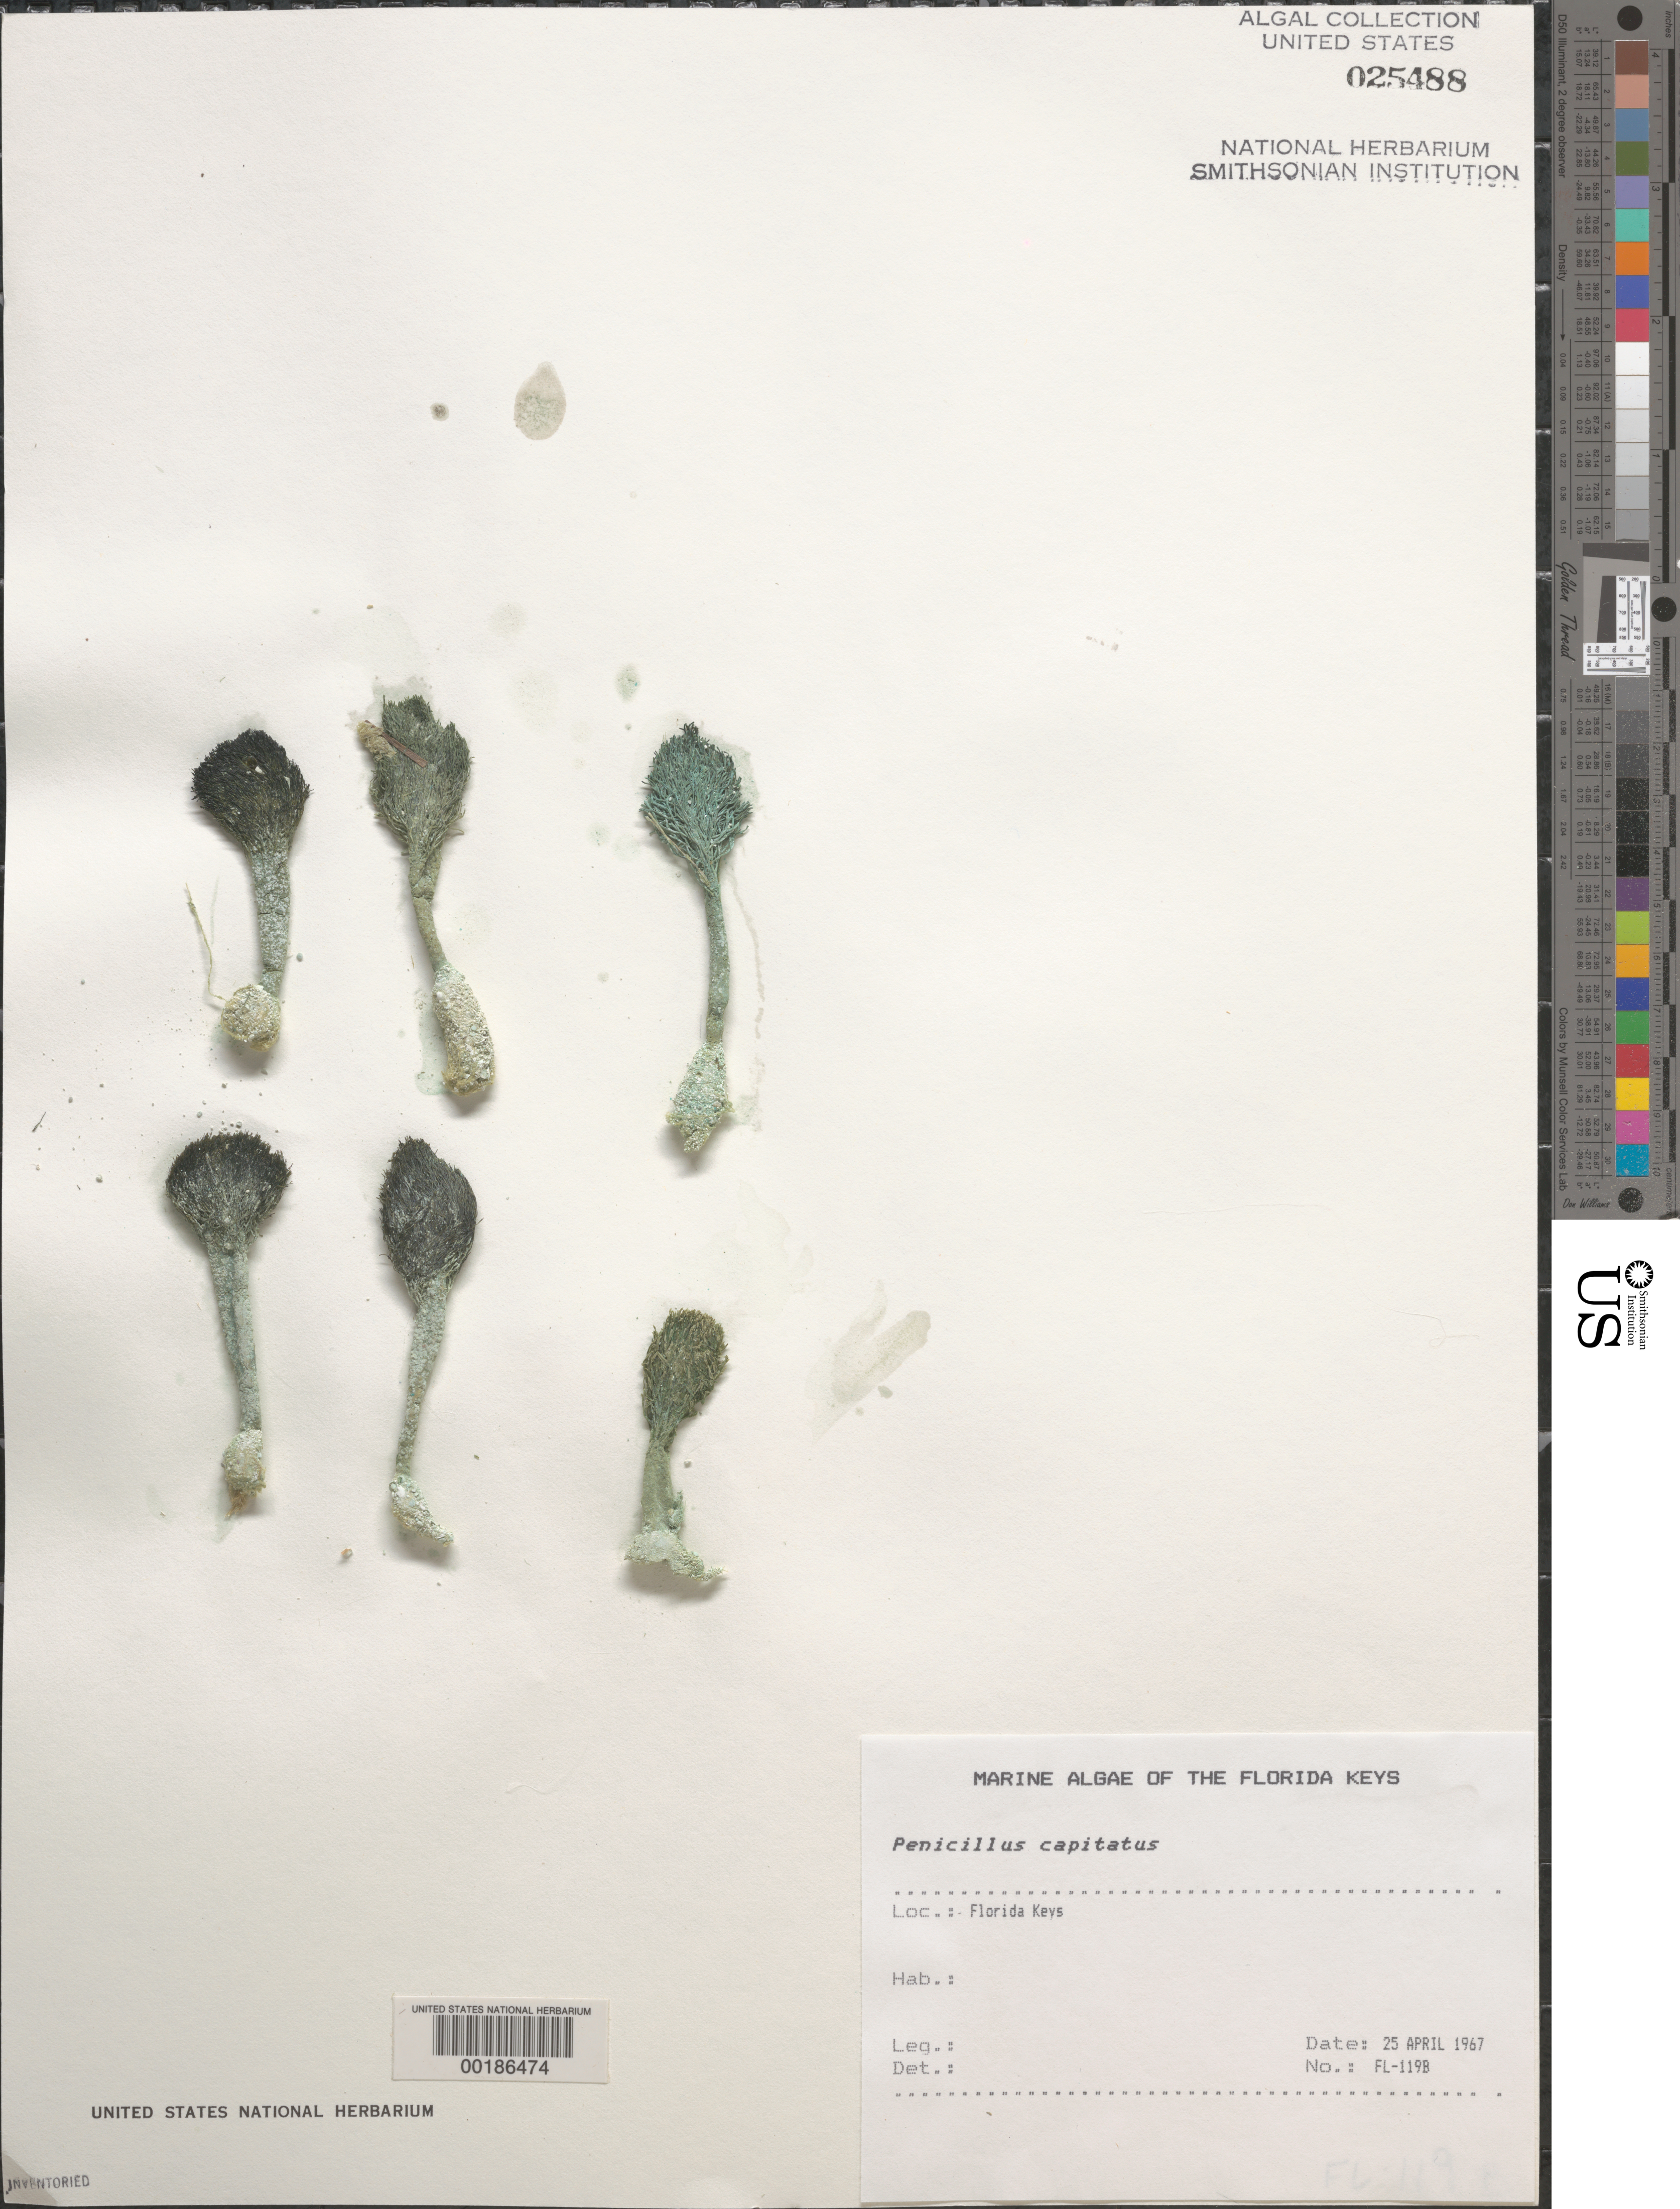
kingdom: Plantae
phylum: Chlorophyta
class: Ulvophyceae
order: Bryopsidales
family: Udoteaceae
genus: Penicillus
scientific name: Penicillus capitatus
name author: Lam.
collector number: FL-119b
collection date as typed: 25 Apr 1967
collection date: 1967-04-25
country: United States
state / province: Florida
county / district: Monroe County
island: Florida Keys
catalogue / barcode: US 25488